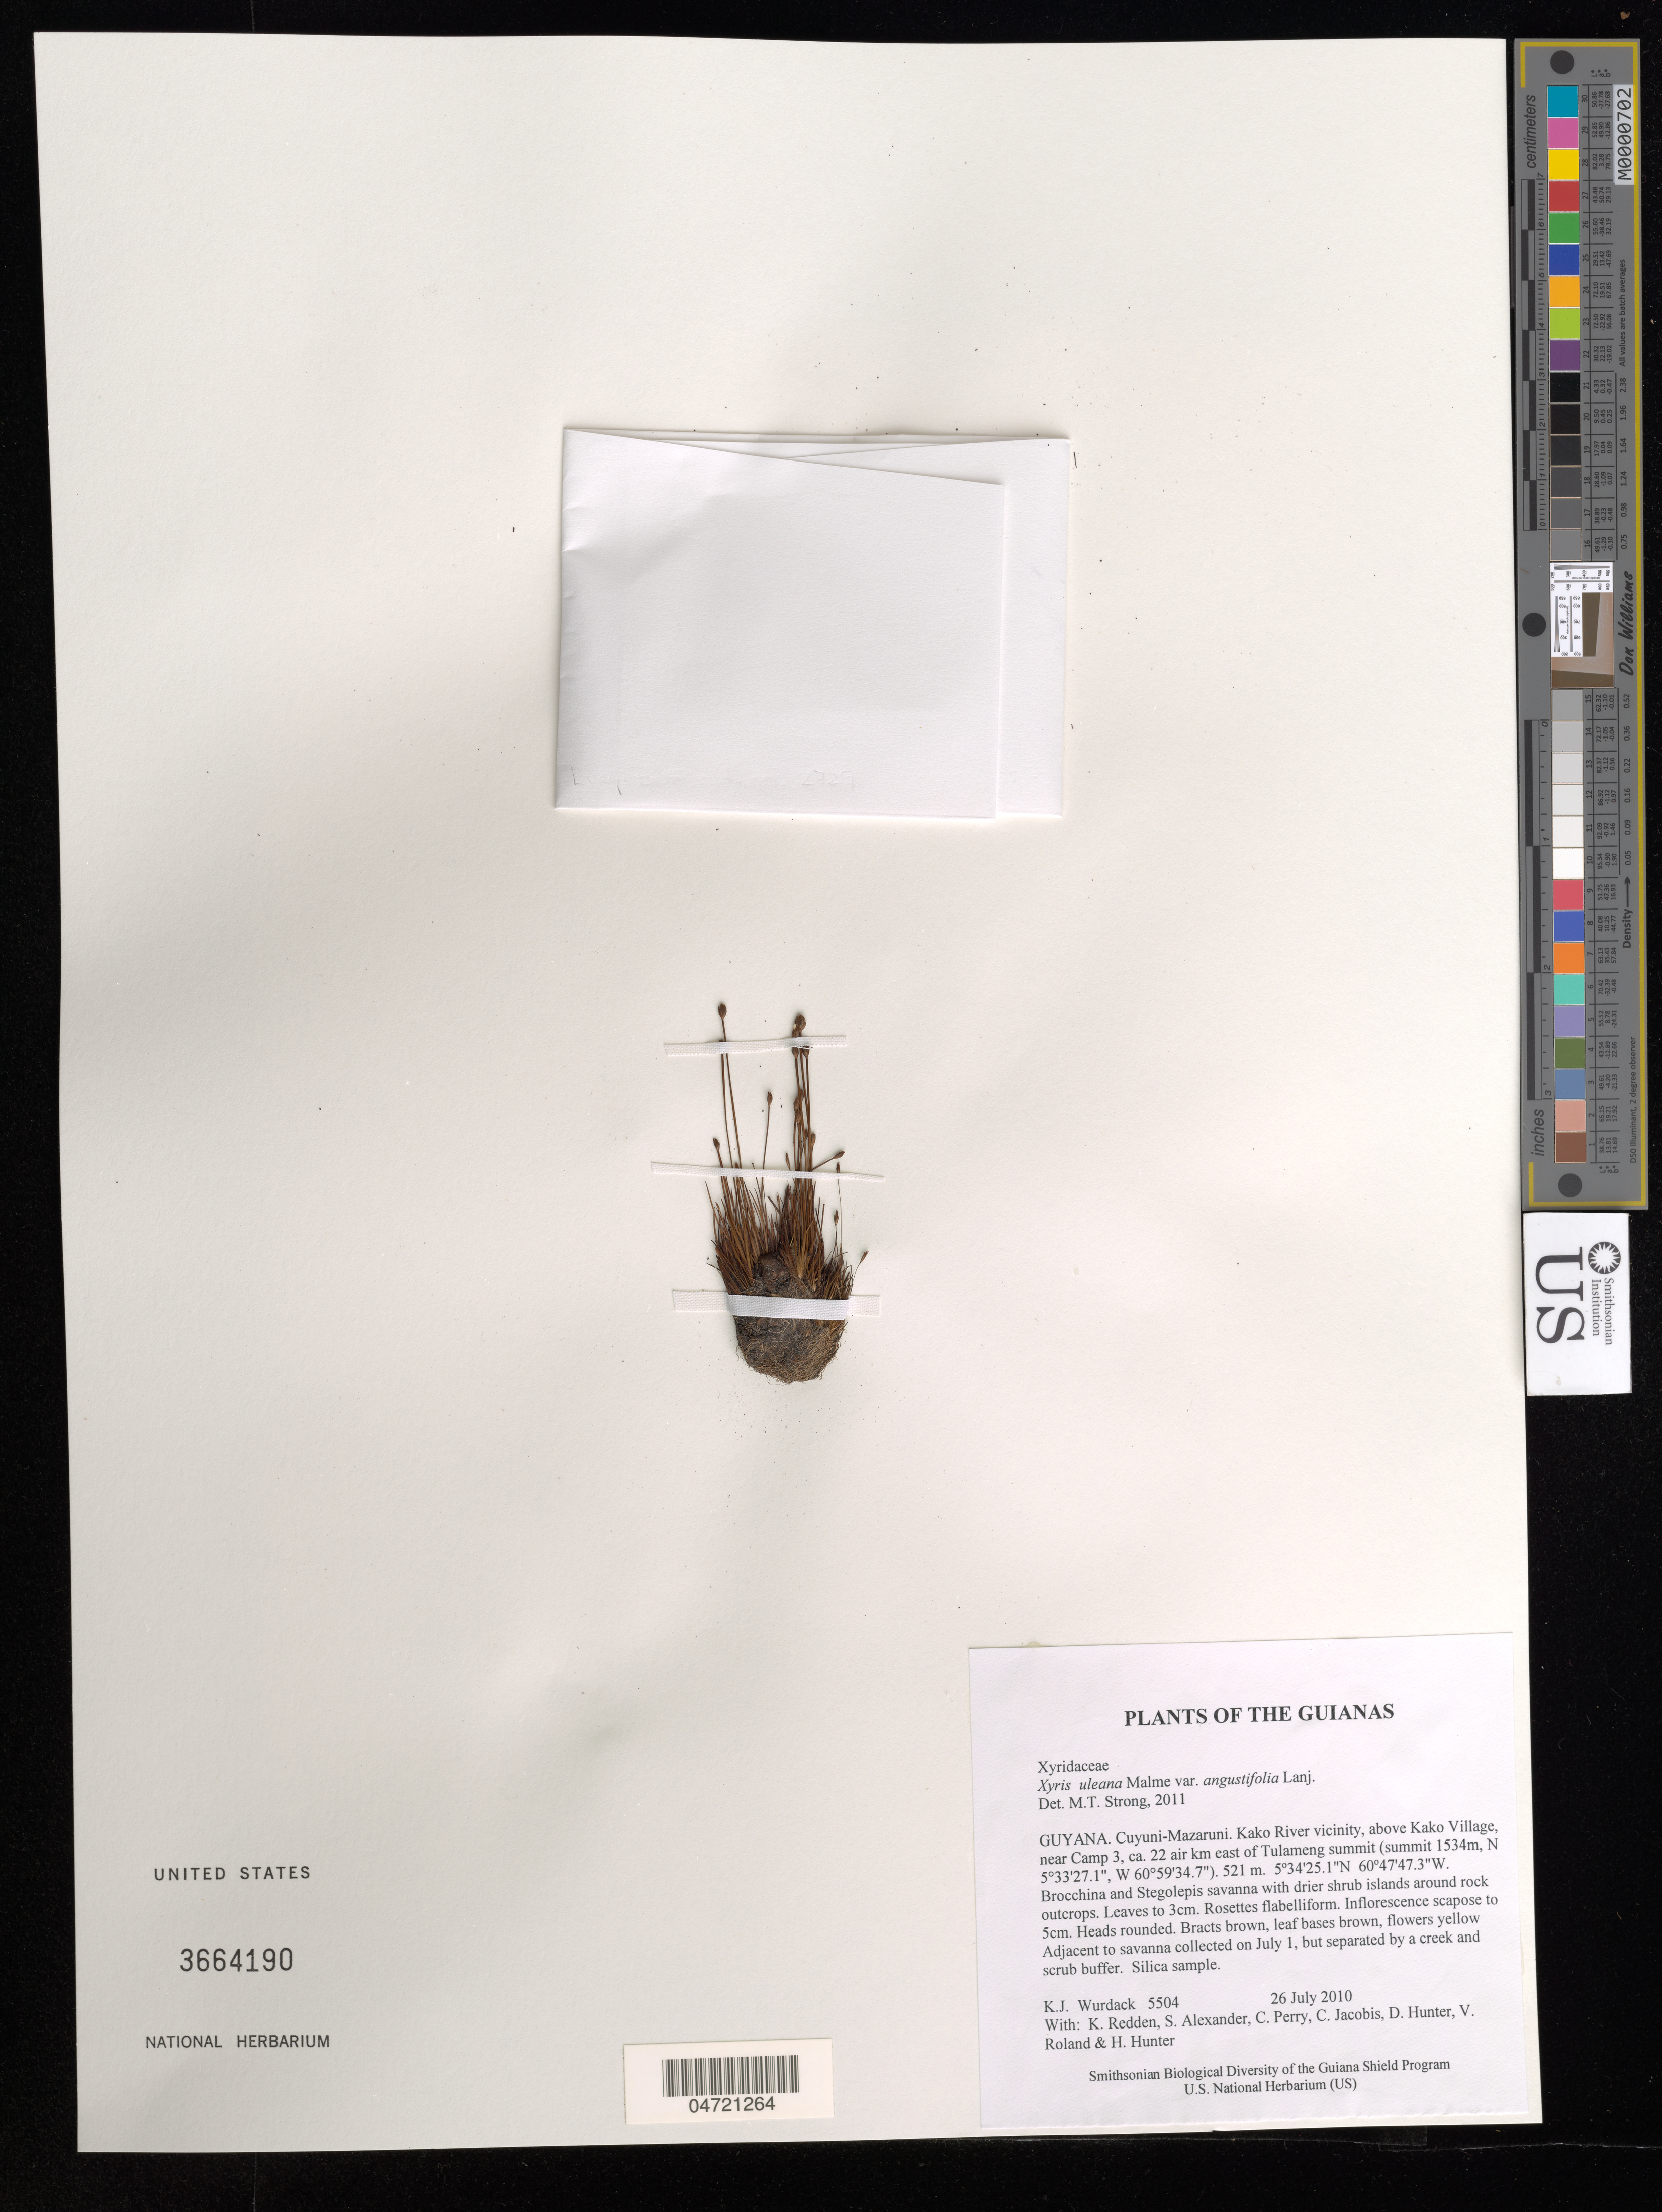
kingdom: Plantae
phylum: Tracheophyta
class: Liliopsida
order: Poales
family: Xyridaceae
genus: Xyris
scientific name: Xyris uleana var. angustifolia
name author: Lanj.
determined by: Strong, M. T., (US), Smithsonian Institution - National Museum of Natural History (UNITED STATES)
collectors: K. Wurdack, K. M. Redden, S. N. Alexander, C. Perry, C. Jacobis, D. Hunter, V. Roland & H. Hunter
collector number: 5504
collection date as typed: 26 July 2010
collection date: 2010-07-26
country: Guyana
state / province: Cuyuni-Mazaruni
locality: Kako River vicinity, above Kako Village, near Camp 3, ca. 22 air km east of Tulameng summit (summit 1534m, N 5°33'27.1", W 60°59'34.7")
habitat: Brocchina and Stegolepis savanna with drier shrub islands around rock outcrops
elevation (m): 521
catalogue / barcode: US 3664190